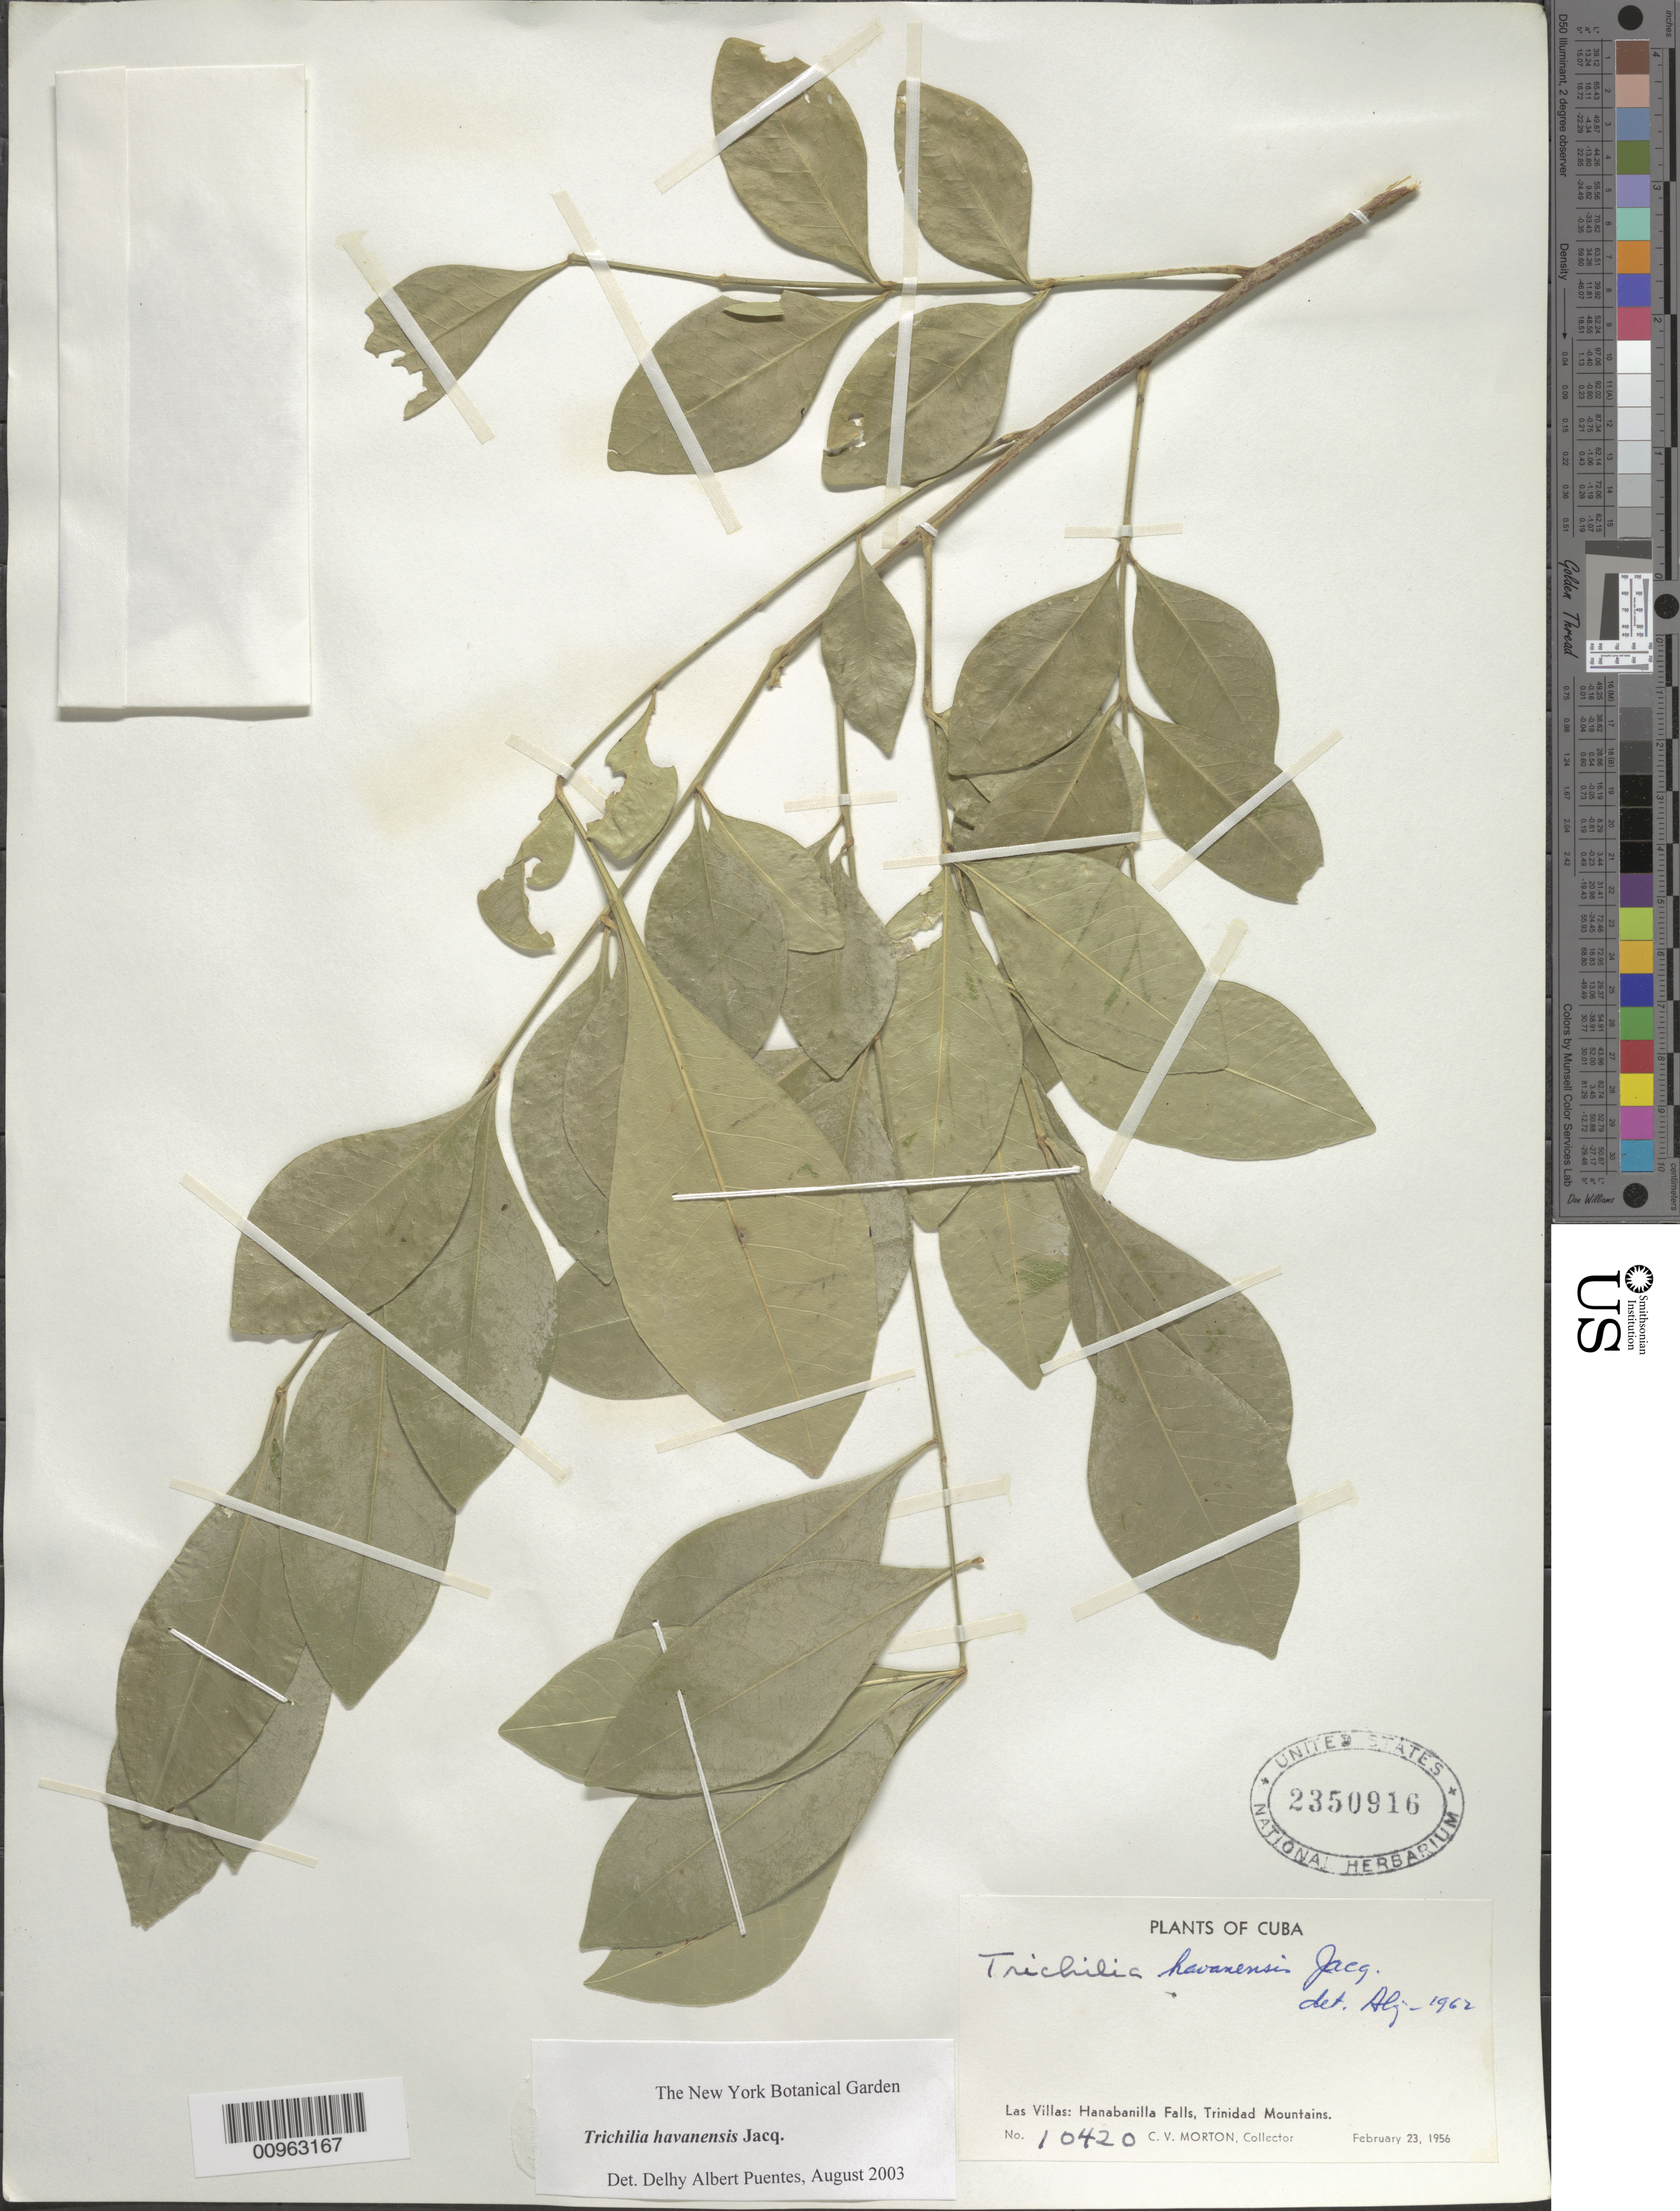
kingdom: Plantae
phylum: Tracheophyta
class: Magnoliopsida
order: Sapindales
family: Meliaceae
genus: Trichilia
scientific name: Trichilia havanensis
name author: Jacq.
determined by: Puentes, D. A.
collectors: C. V. Morton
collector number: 10420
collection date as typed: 23 Feb 1956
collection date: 1956-02-23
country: Cuba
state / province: Las Villas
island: Cuba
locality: Hanabanilla Falls, Trinidad Mountains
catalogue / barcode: US 2350916